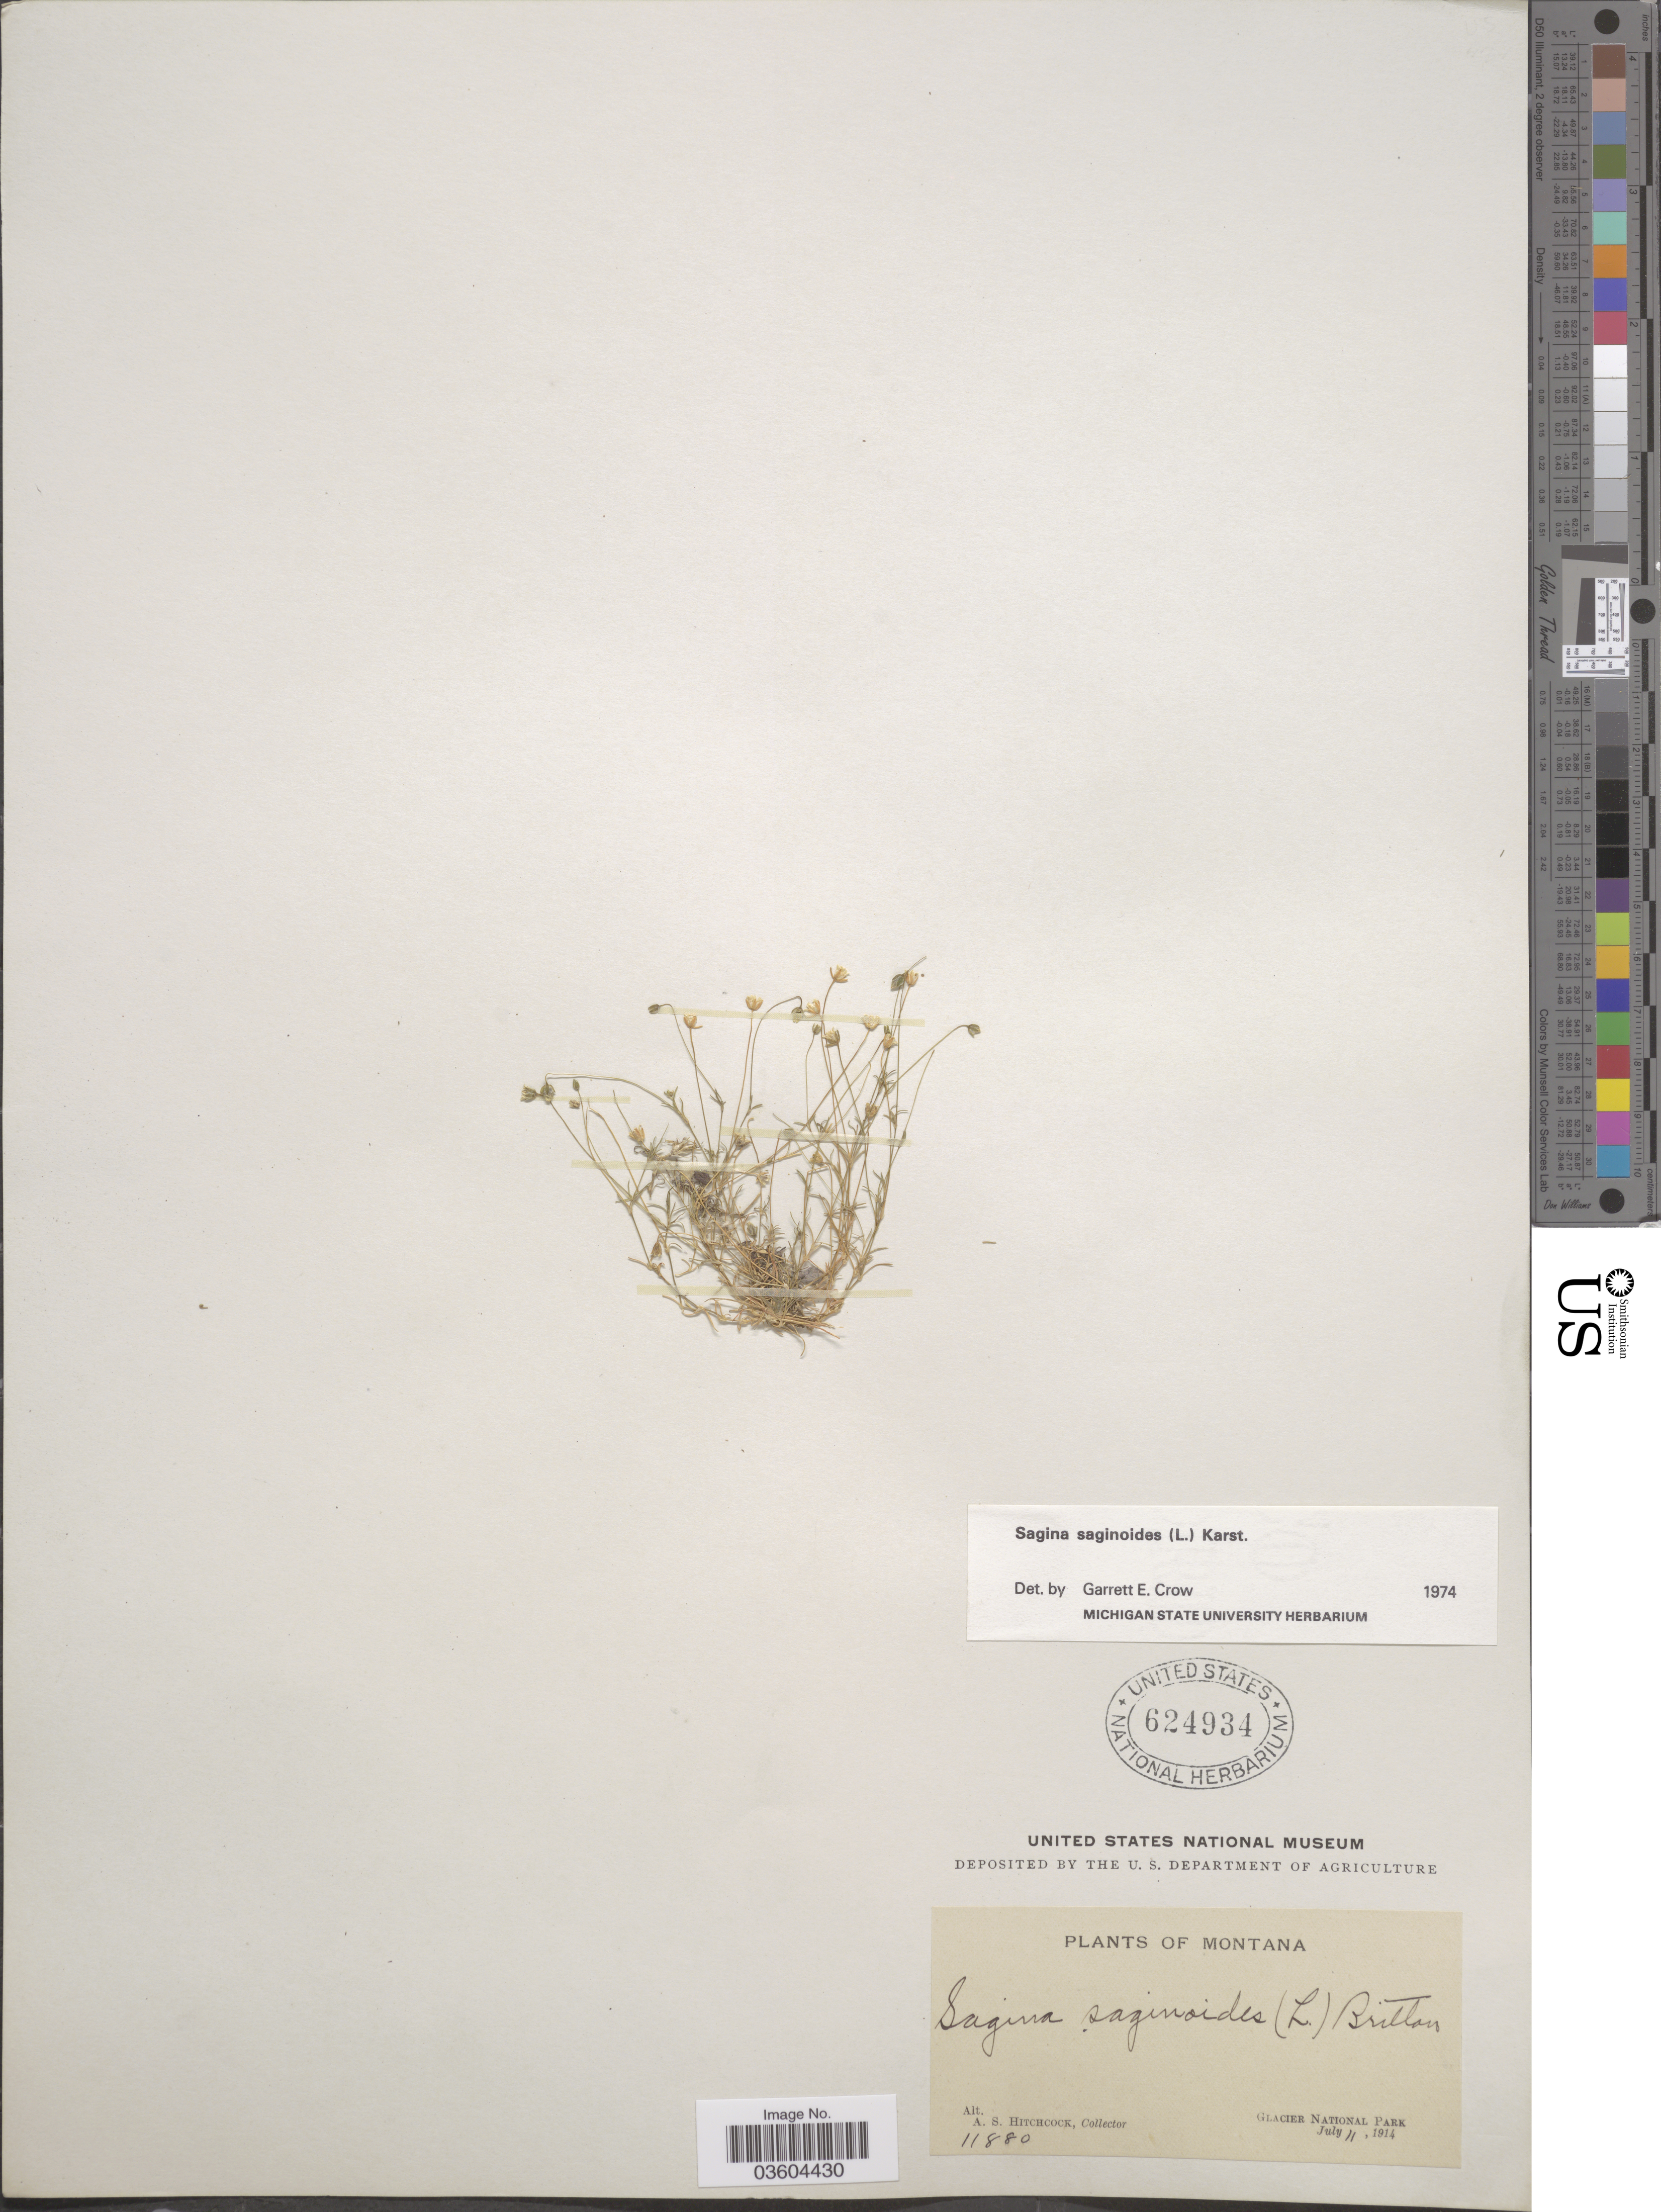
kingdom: Plantae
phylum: Tracheophyta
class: Magnoliopsida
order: Caryophyllales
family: Caryophyllaceae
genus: Sagina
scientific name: Sagina saginoides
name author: (L.) H. Karst.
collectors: A. S. Hitchcock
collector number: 11880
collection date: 1914-07-11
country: United States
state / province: Montana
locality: Glacier National Park.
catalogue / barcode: US 624934